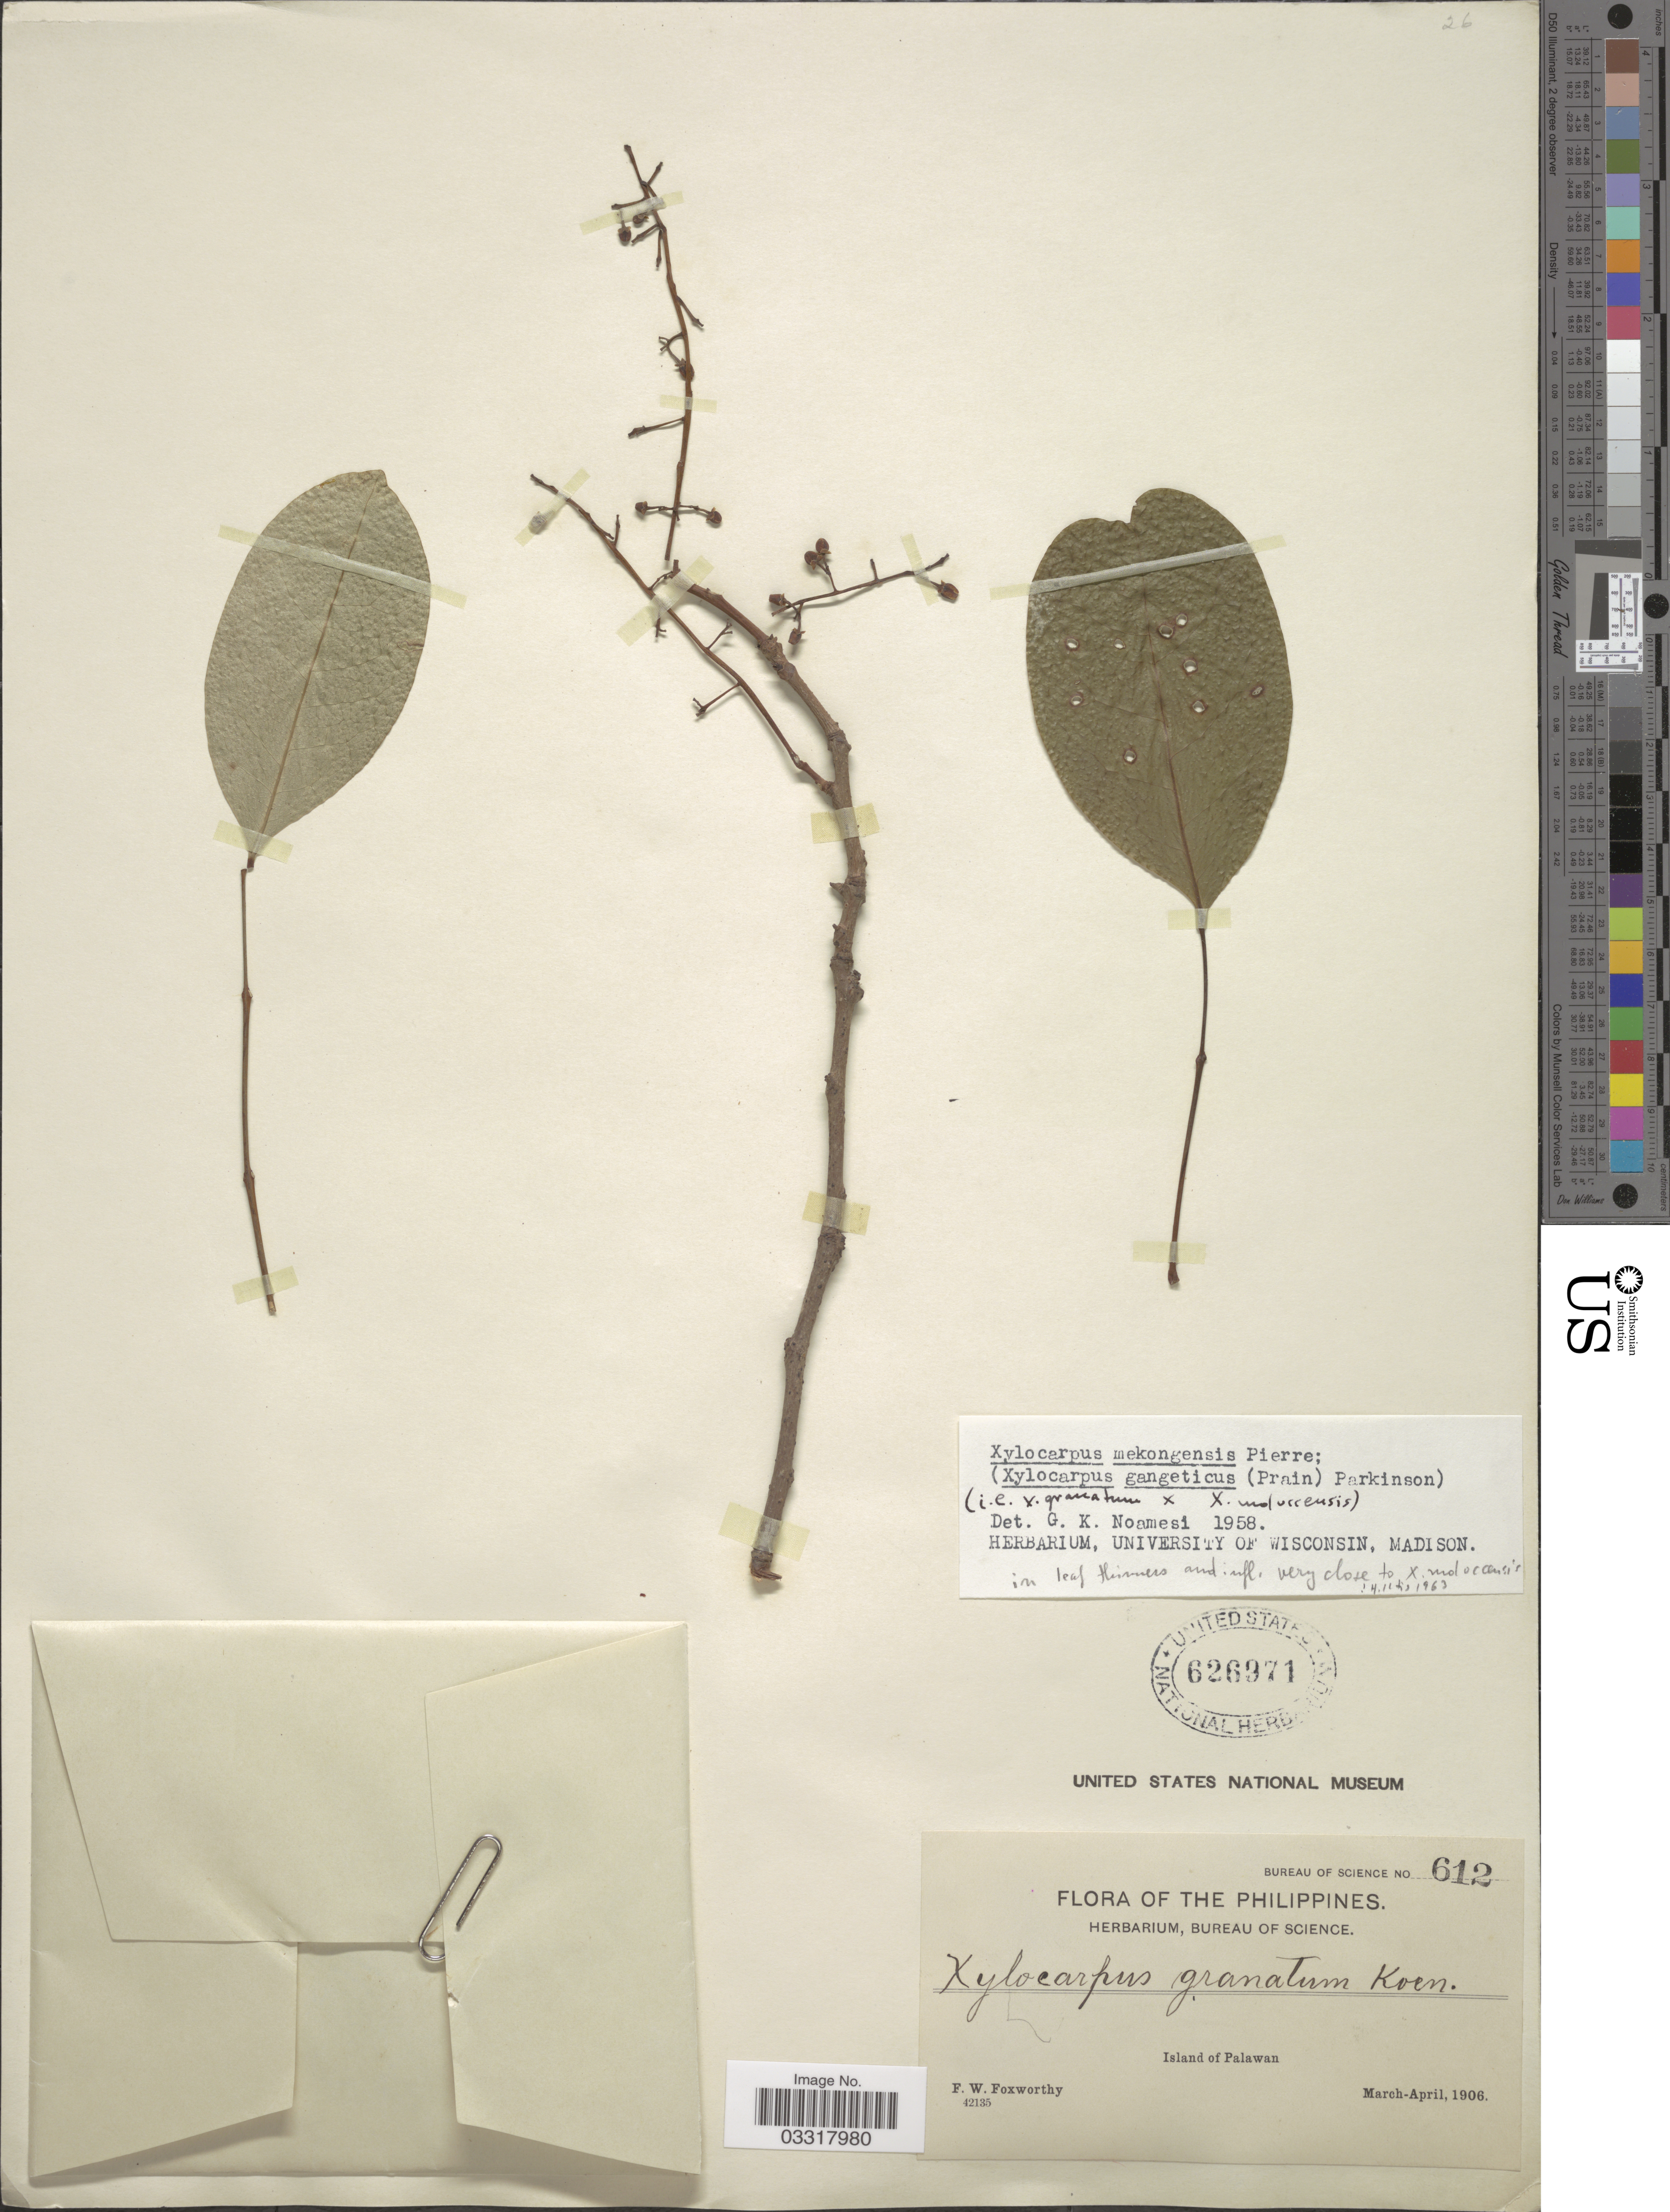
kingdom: Plantae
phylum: Tracheophyta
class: Magnoliopsida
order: Sapindales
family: Meliaceae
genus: Xylocarpus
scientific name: Xylocarpus granatum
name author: J. Koenig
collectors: F. W. Foxworthy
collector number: Bureau of Science 612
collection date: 1906-03/1906-04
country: Philippines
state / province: Mimaropa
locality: Island of Palawan.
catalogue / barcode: US 626971